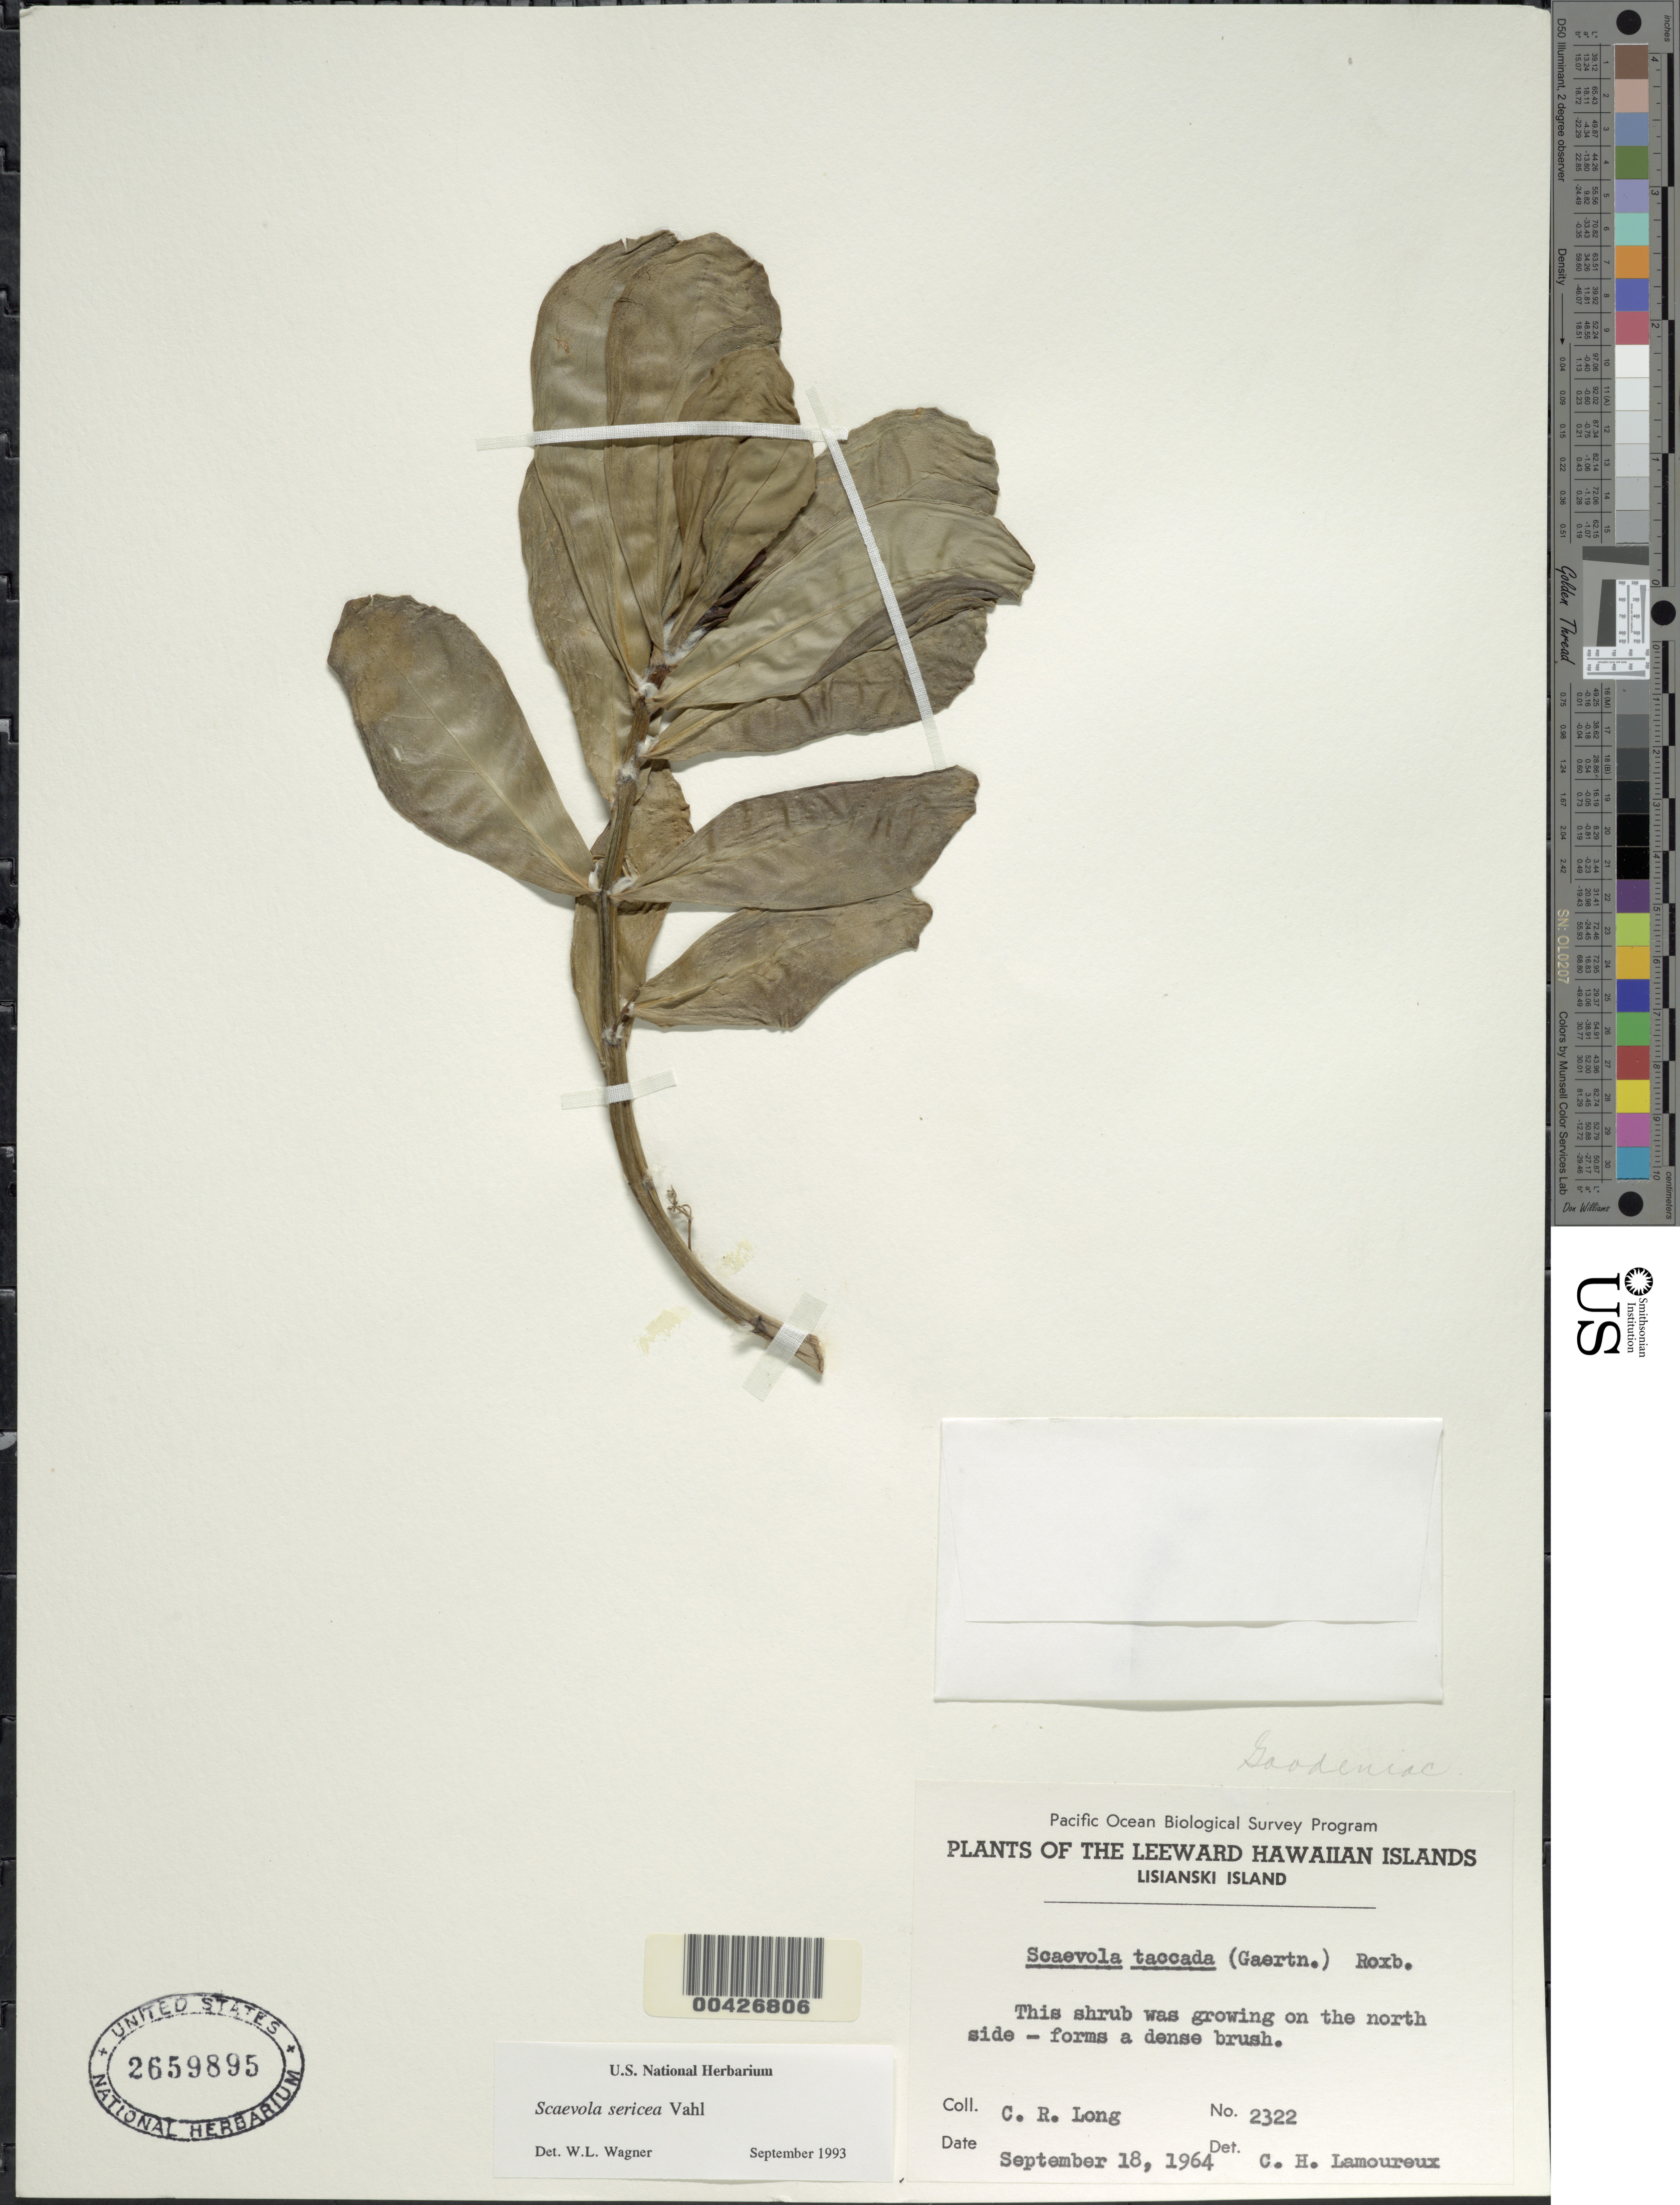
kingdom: Plantae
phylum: Tracheophyta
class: Magnoliopsida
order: Asterales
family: Goodeniaceae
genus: Scaevola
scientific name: Scaevola taccada var. taccada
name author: (Gaertn.) Roxb.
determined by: Wagner, W. L., (BOT), Smithsonian Institution - National Museum of Natural History (UNITED STATES)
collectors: C. Long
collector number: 2322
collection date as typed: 18 Sep 1964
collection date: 1964-09-18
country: United States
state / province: Hawaii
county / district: Honolulu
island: Lisianski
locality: N side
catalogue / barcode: US 2659895